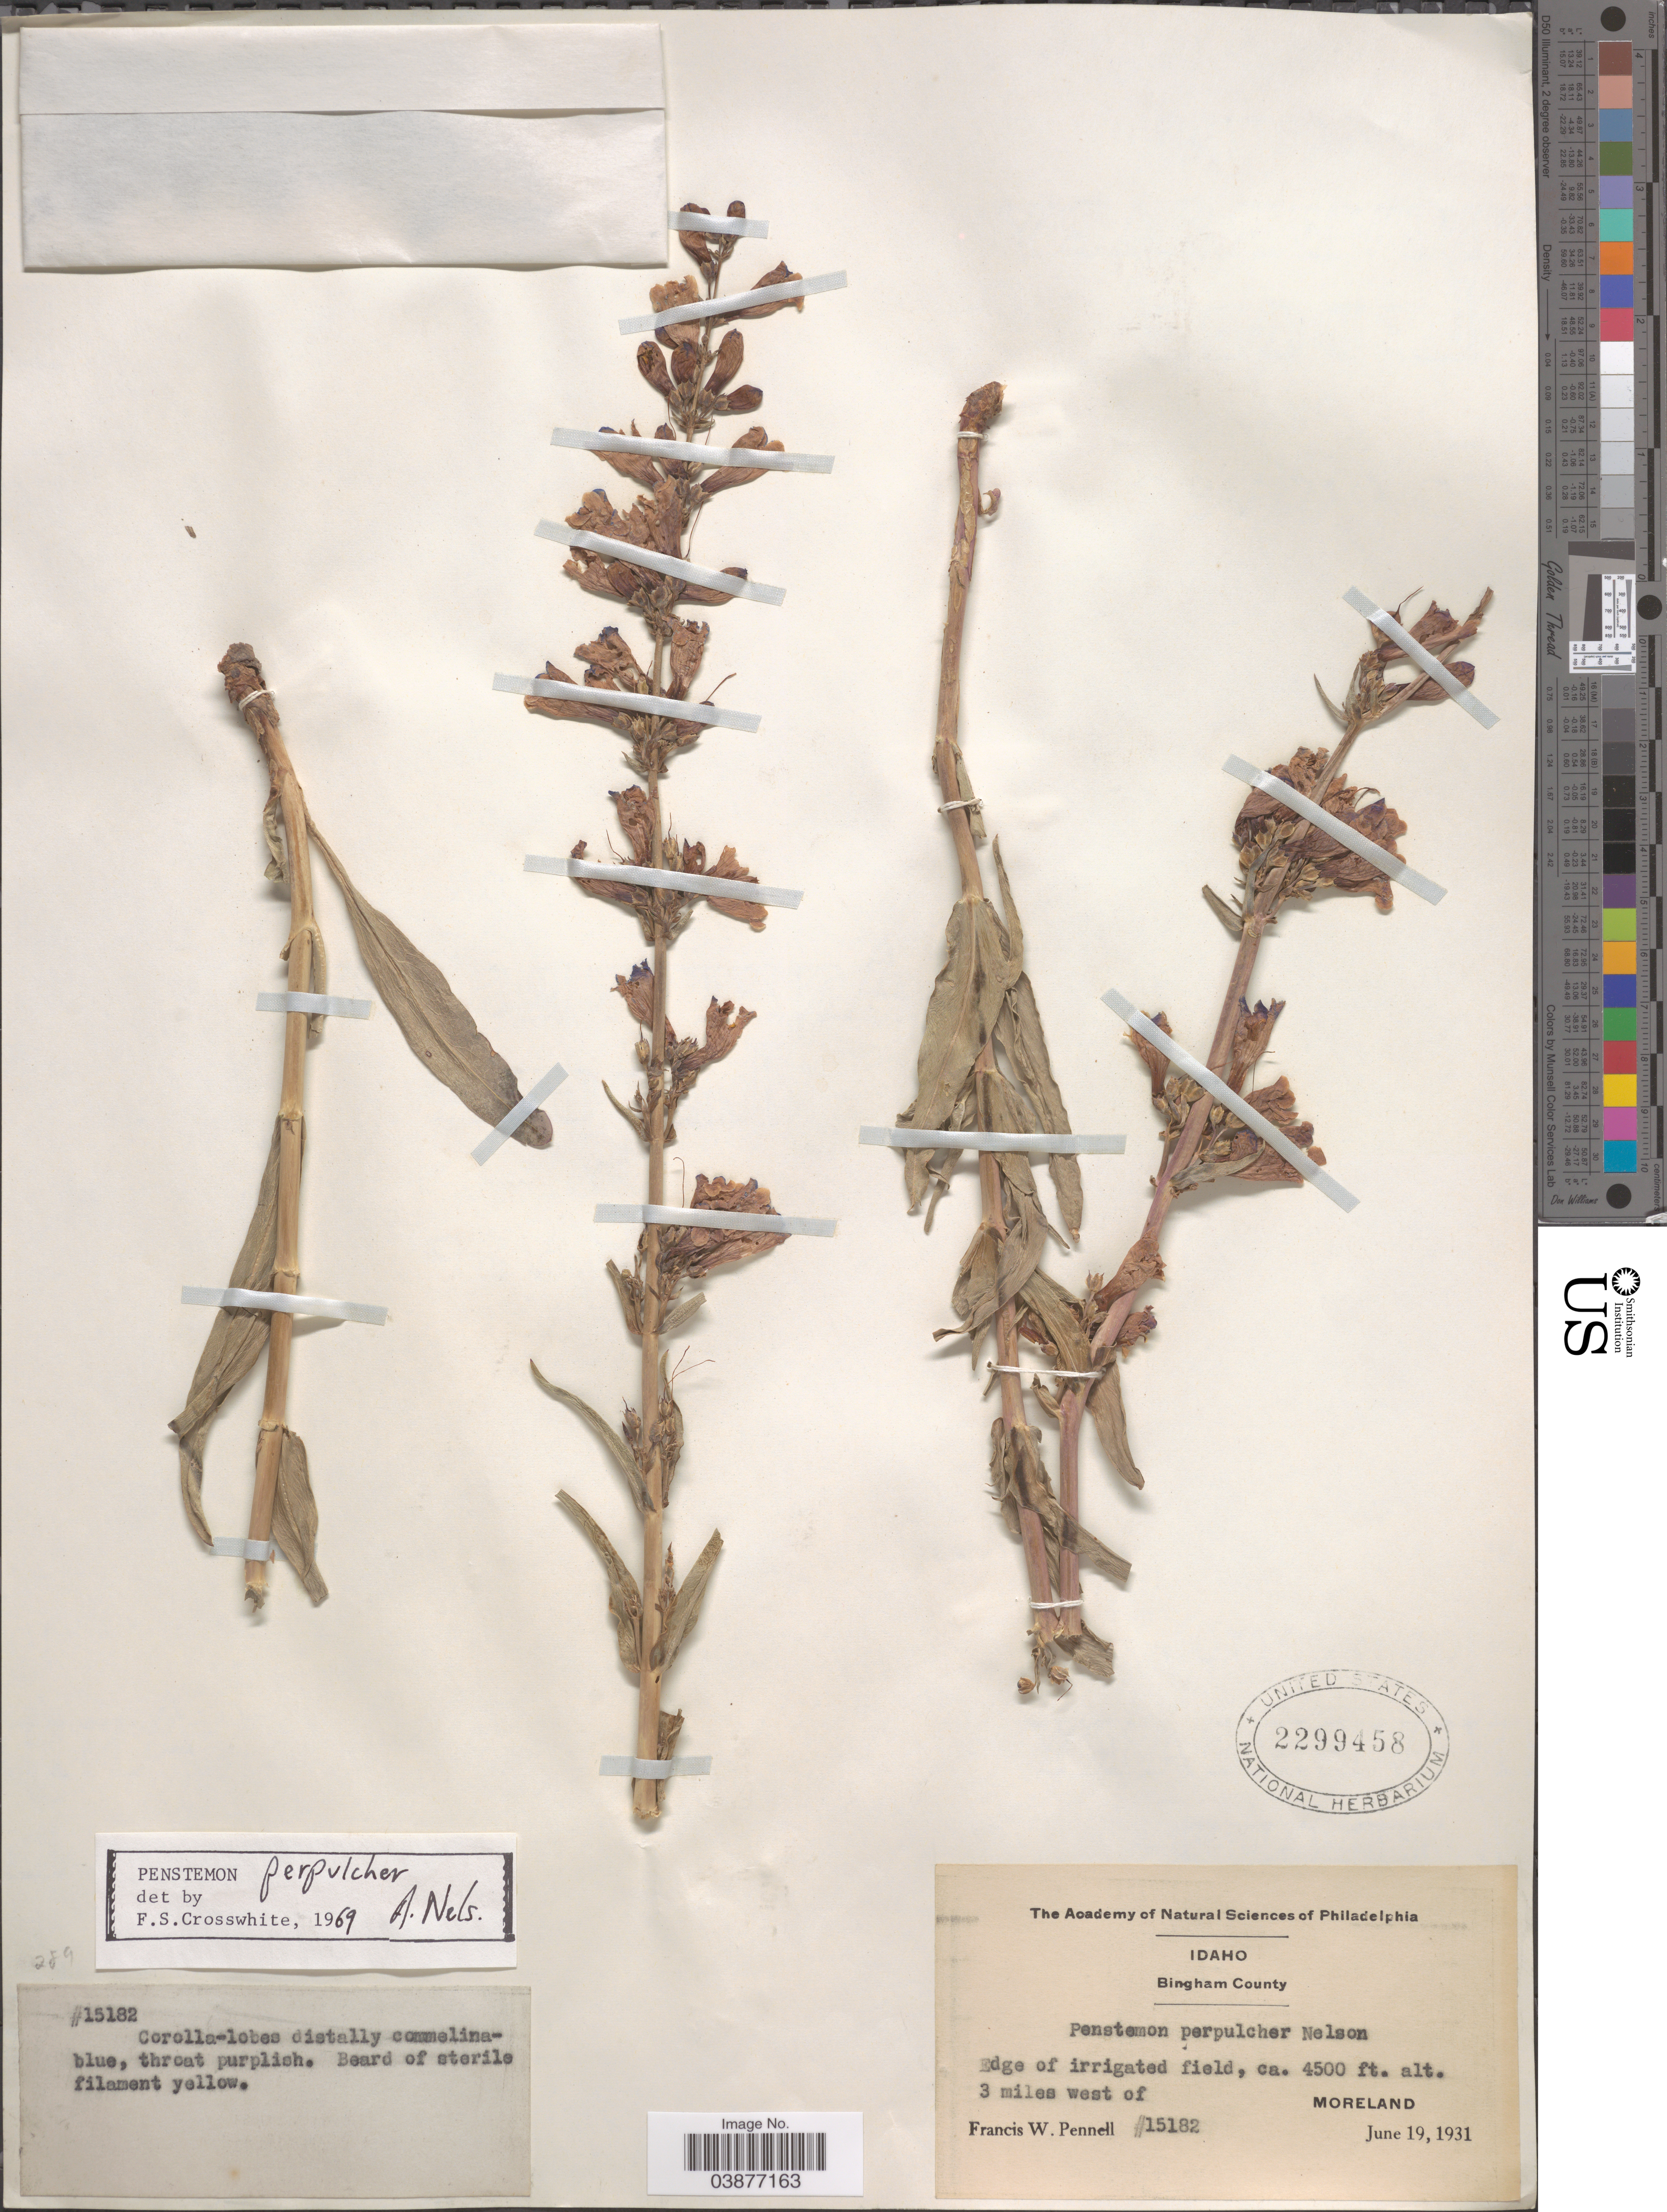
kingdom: Plantae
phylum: Tracheophyta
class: Magnoliopsida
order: Lamiales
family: Plantaginaceae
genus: Penstemon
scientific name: Penstemon perpulcher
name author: A. Nelson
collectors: F. W. Pennell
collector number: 15182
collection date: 1931-06-19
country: United States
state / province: Idaho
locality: Bingham County. Edge of irritated field. 3 miles west of Moreland.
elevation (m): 1372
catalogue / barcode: US 2299458